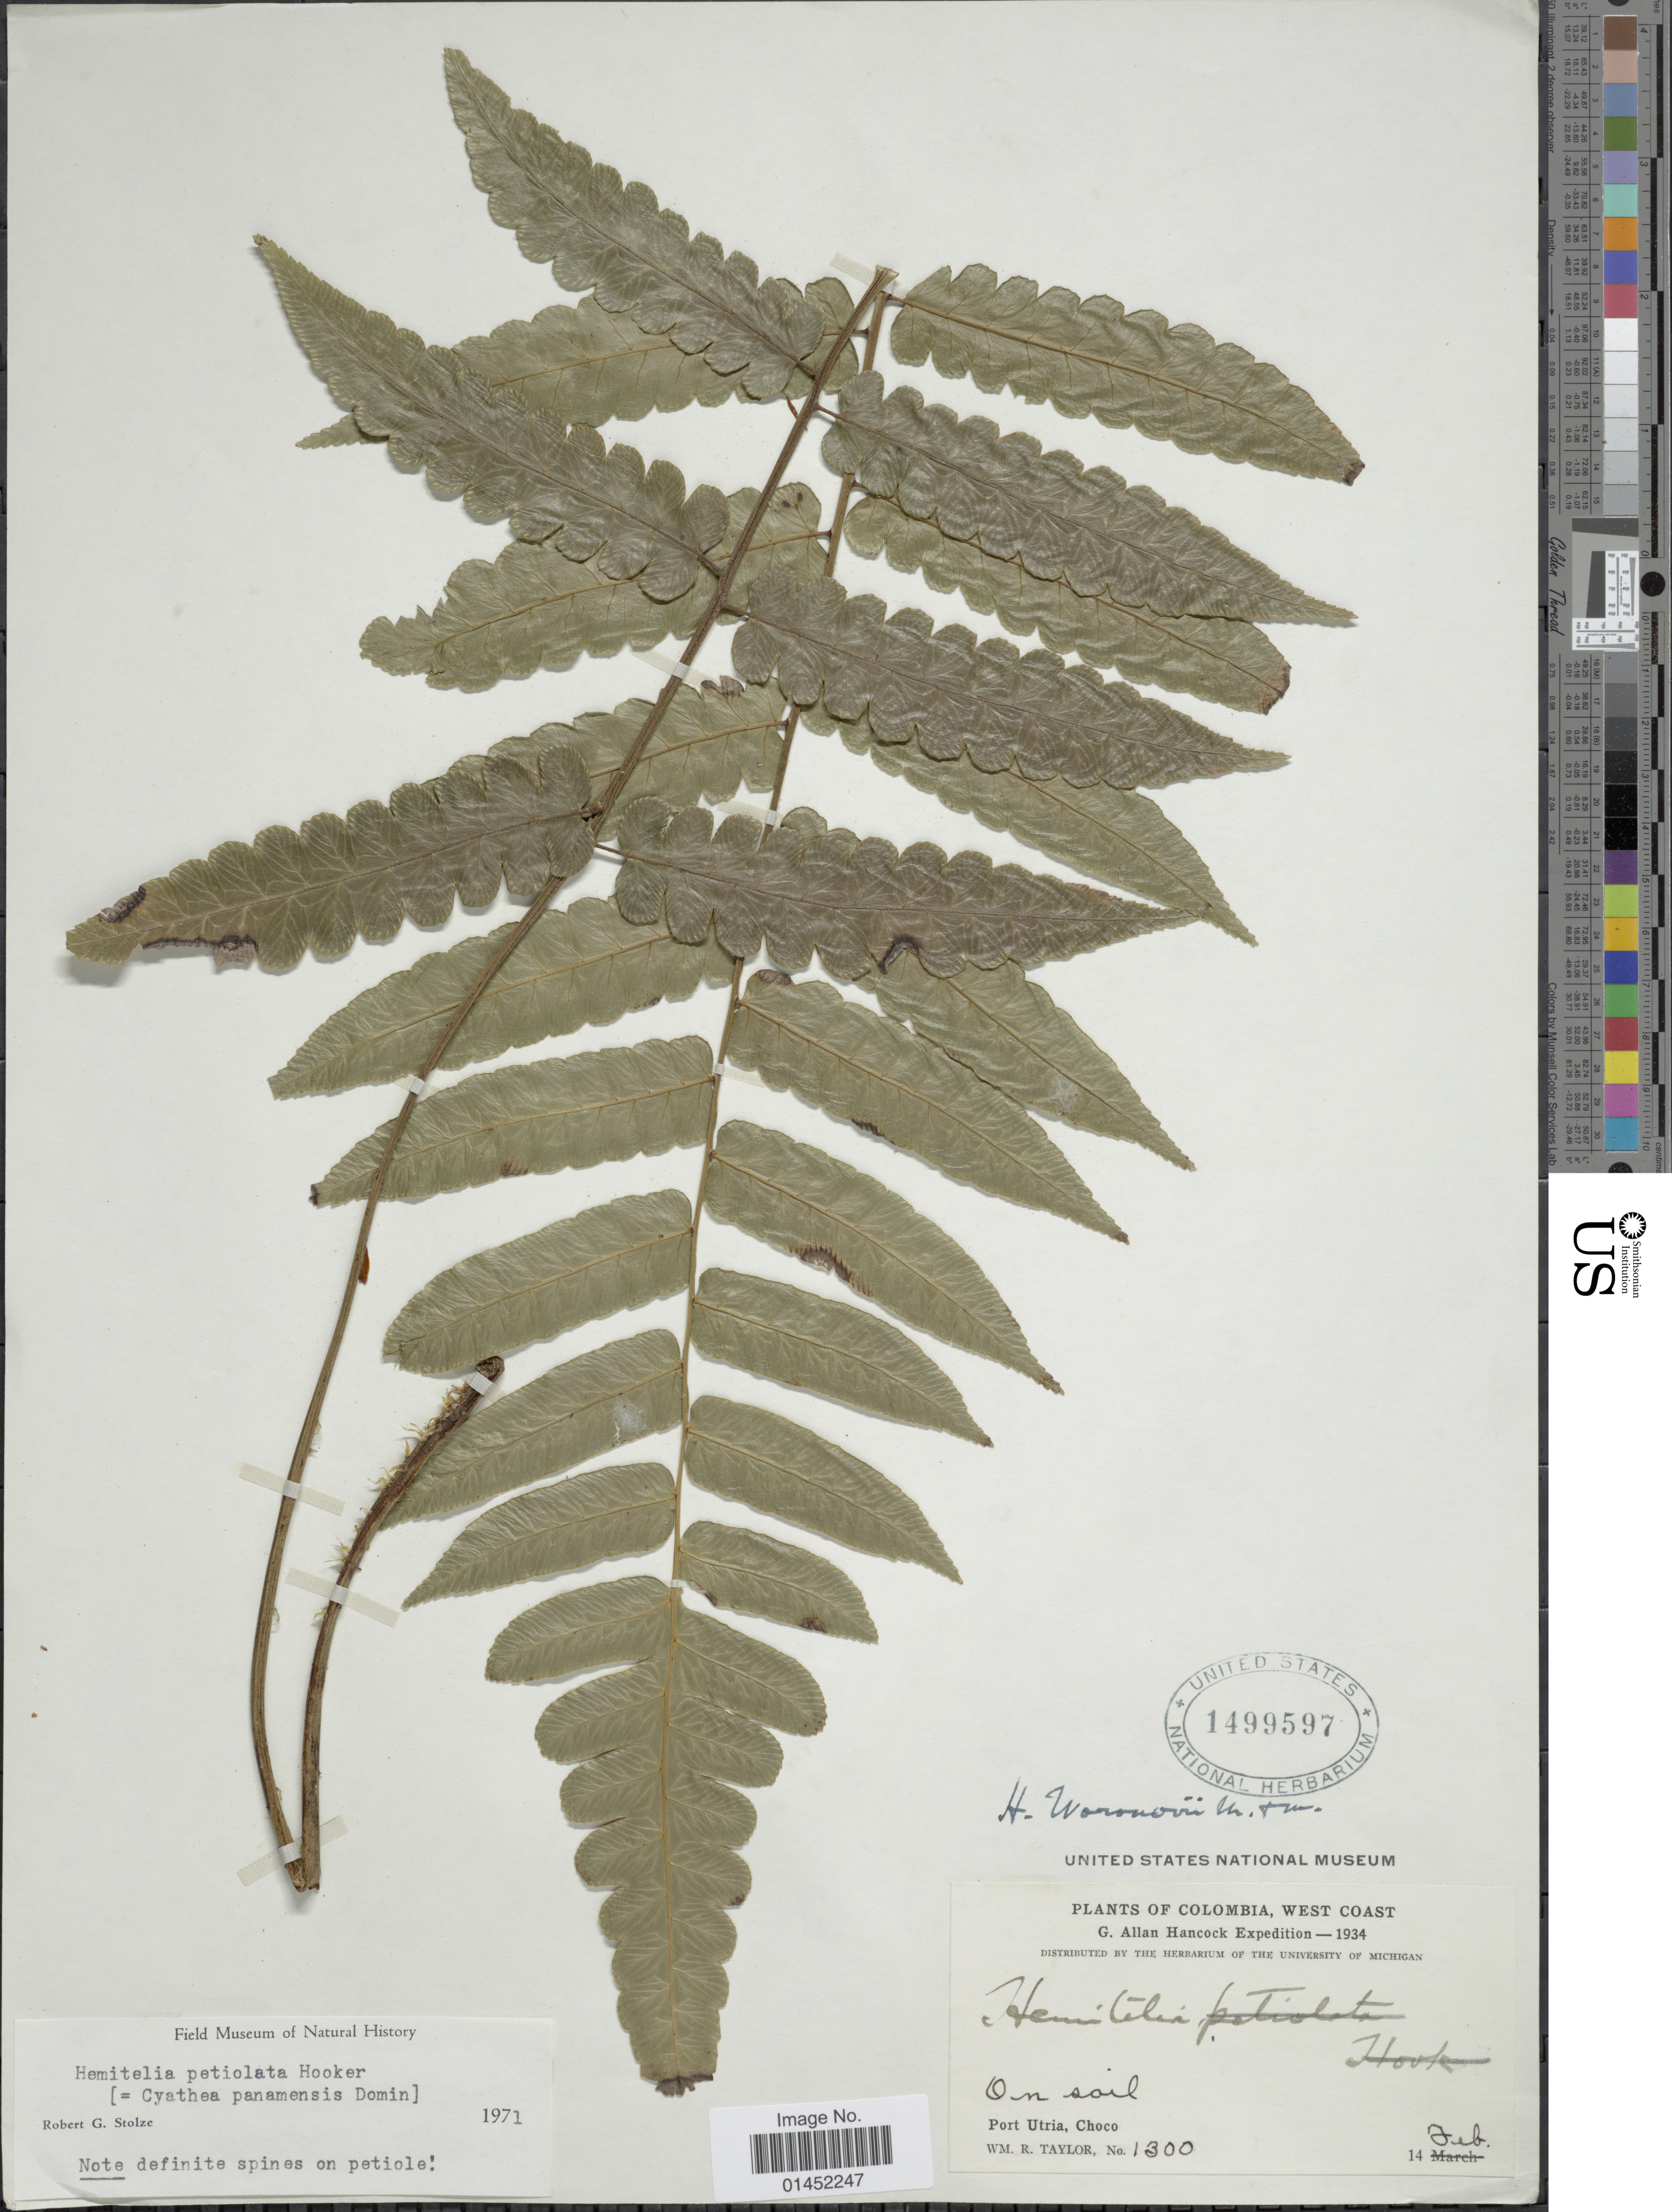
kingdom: Plantae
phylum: Tracheophyta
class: Polypodiopsida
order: Cyatheales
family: Cyatheaceae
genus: Cyathea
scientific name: Cyathea petiolata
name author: (Hook.) R.M. Tryon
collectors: W. R. Taylor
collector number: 1300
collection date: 1934-02-14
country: Colombia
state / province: Chocó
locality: West Coast, Port Utria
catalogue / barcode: US 1499597